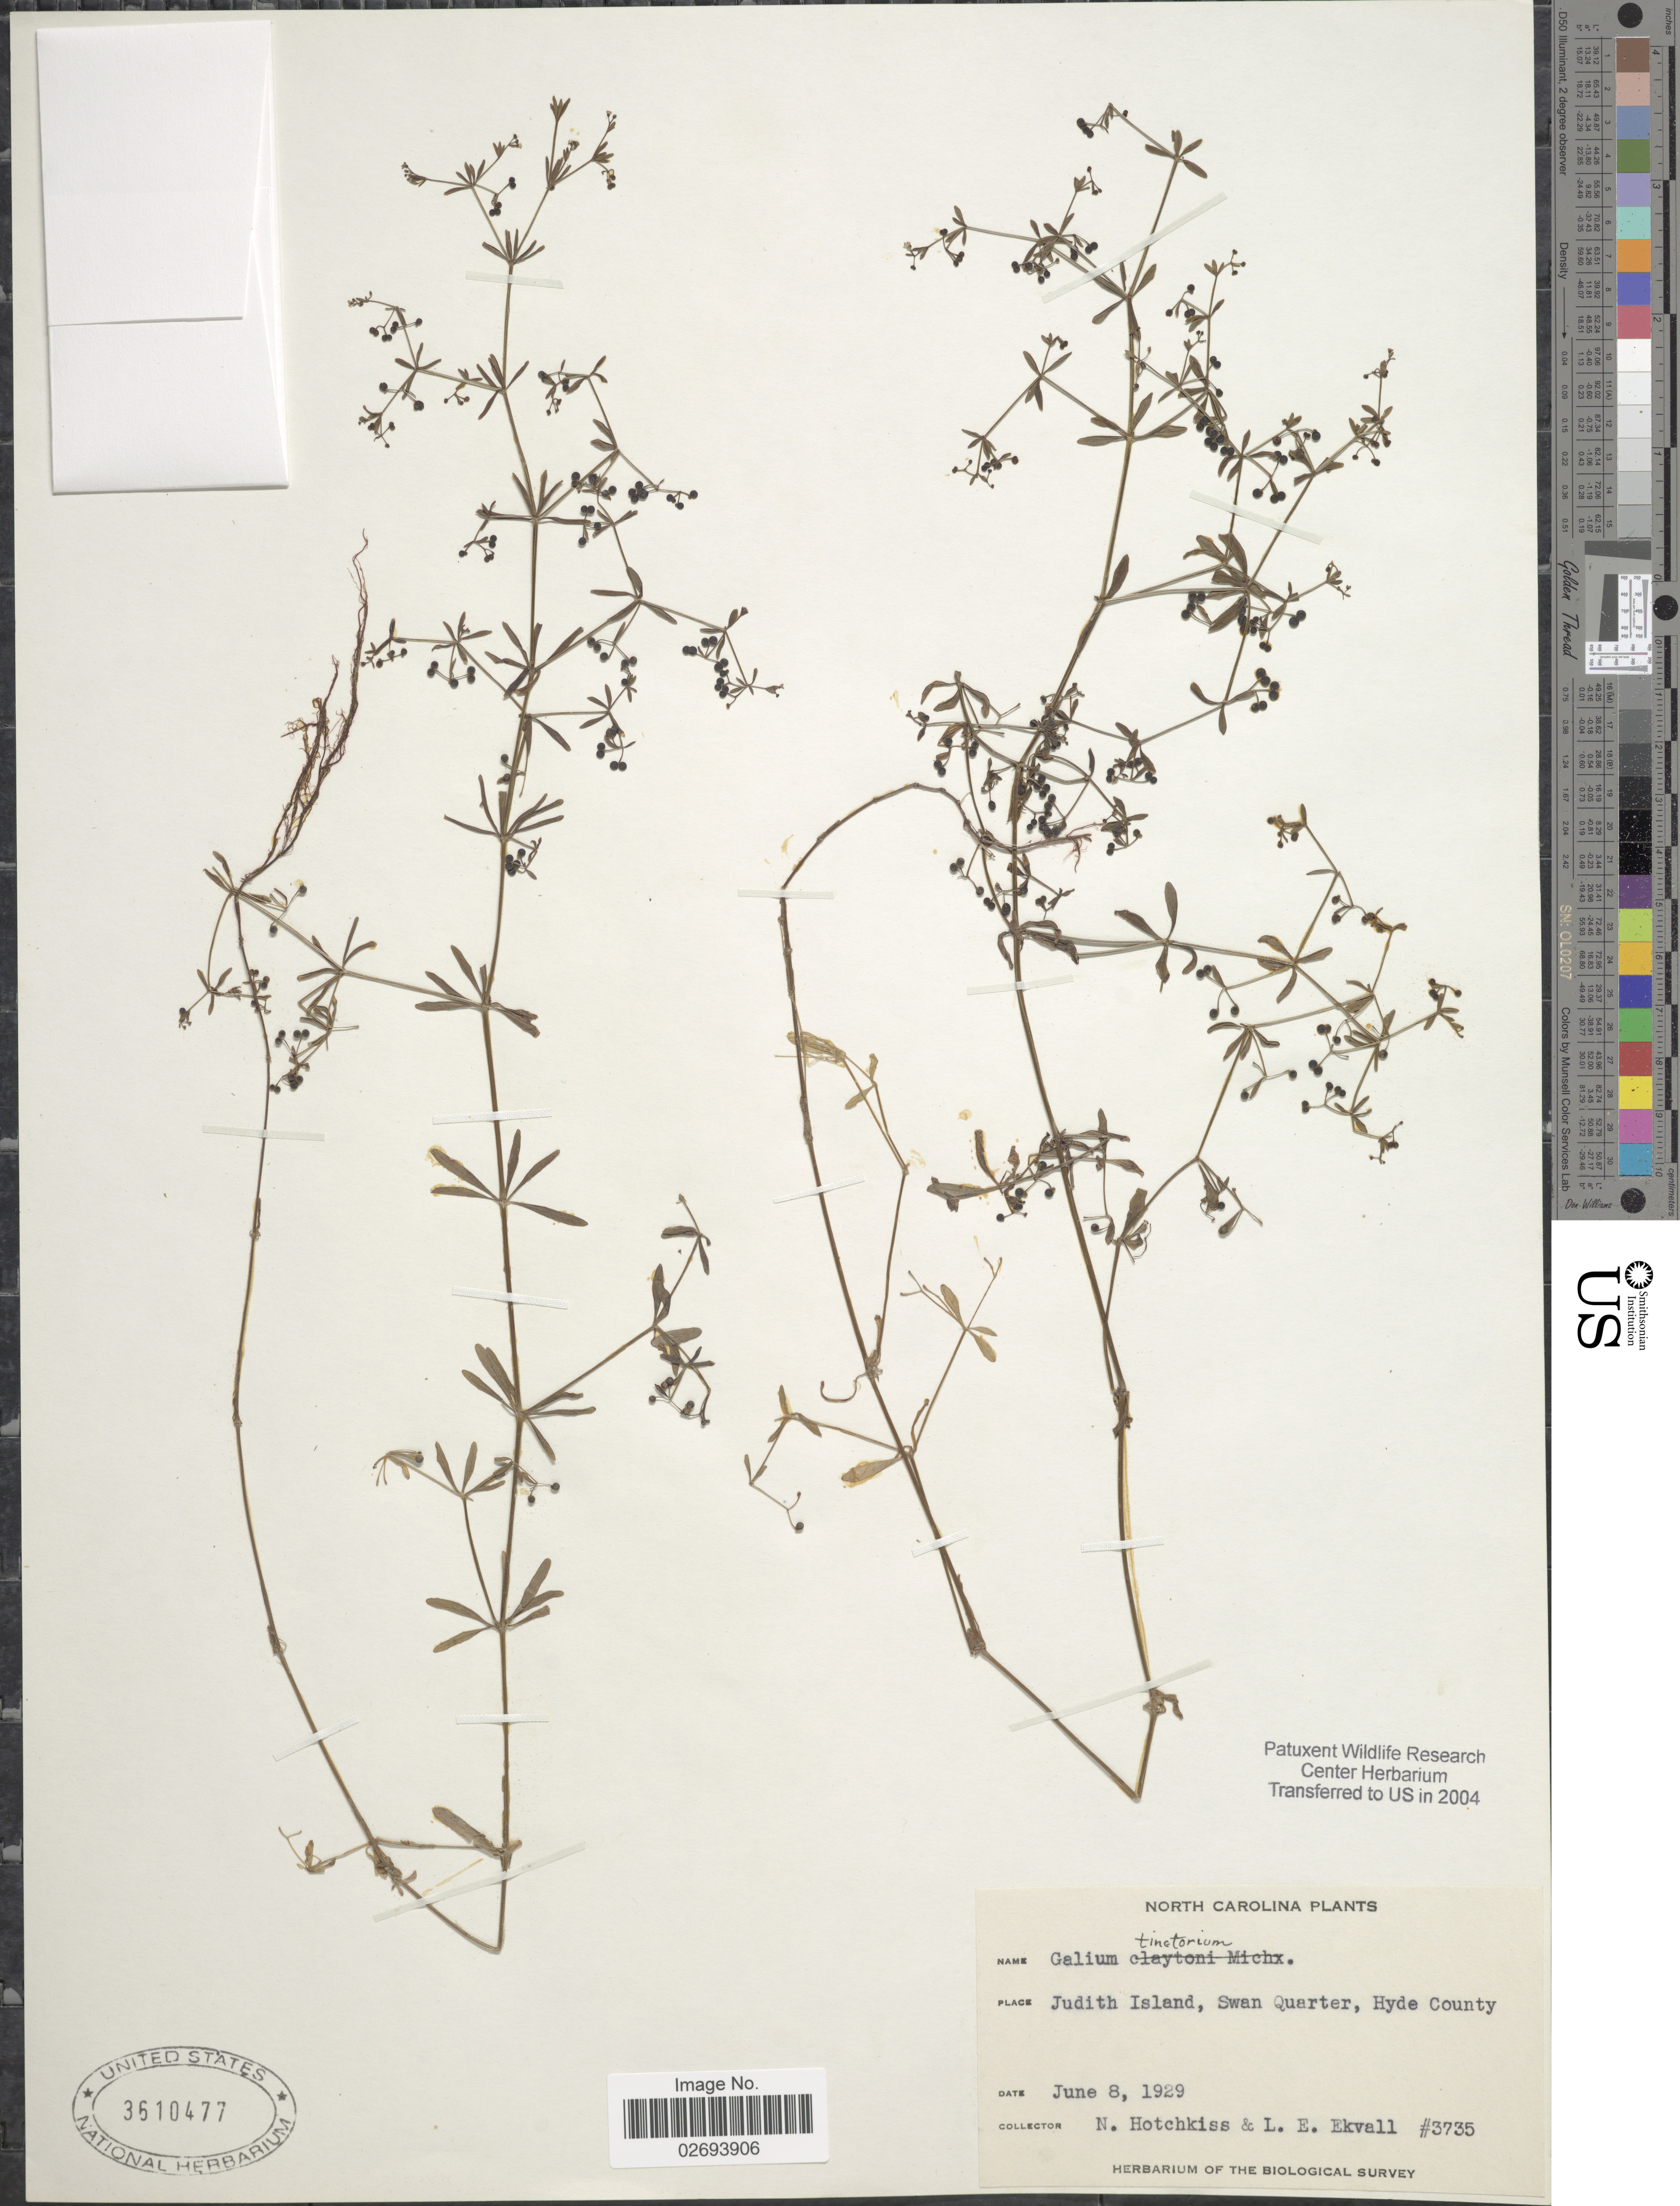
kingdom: Plantae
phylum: Tracheophyta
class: Magnoliopsida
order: Gentianales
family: Rubiaceae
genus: Galium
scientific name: Galium tinctorium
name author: (L.) Scop.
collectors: N. Hotchkiss & L. Ekvall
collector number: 3735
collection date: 1929-06-08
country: United States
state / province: North Carolina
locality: Judith Island, Swan Quarter, Hyde County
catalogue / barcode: US 3610477